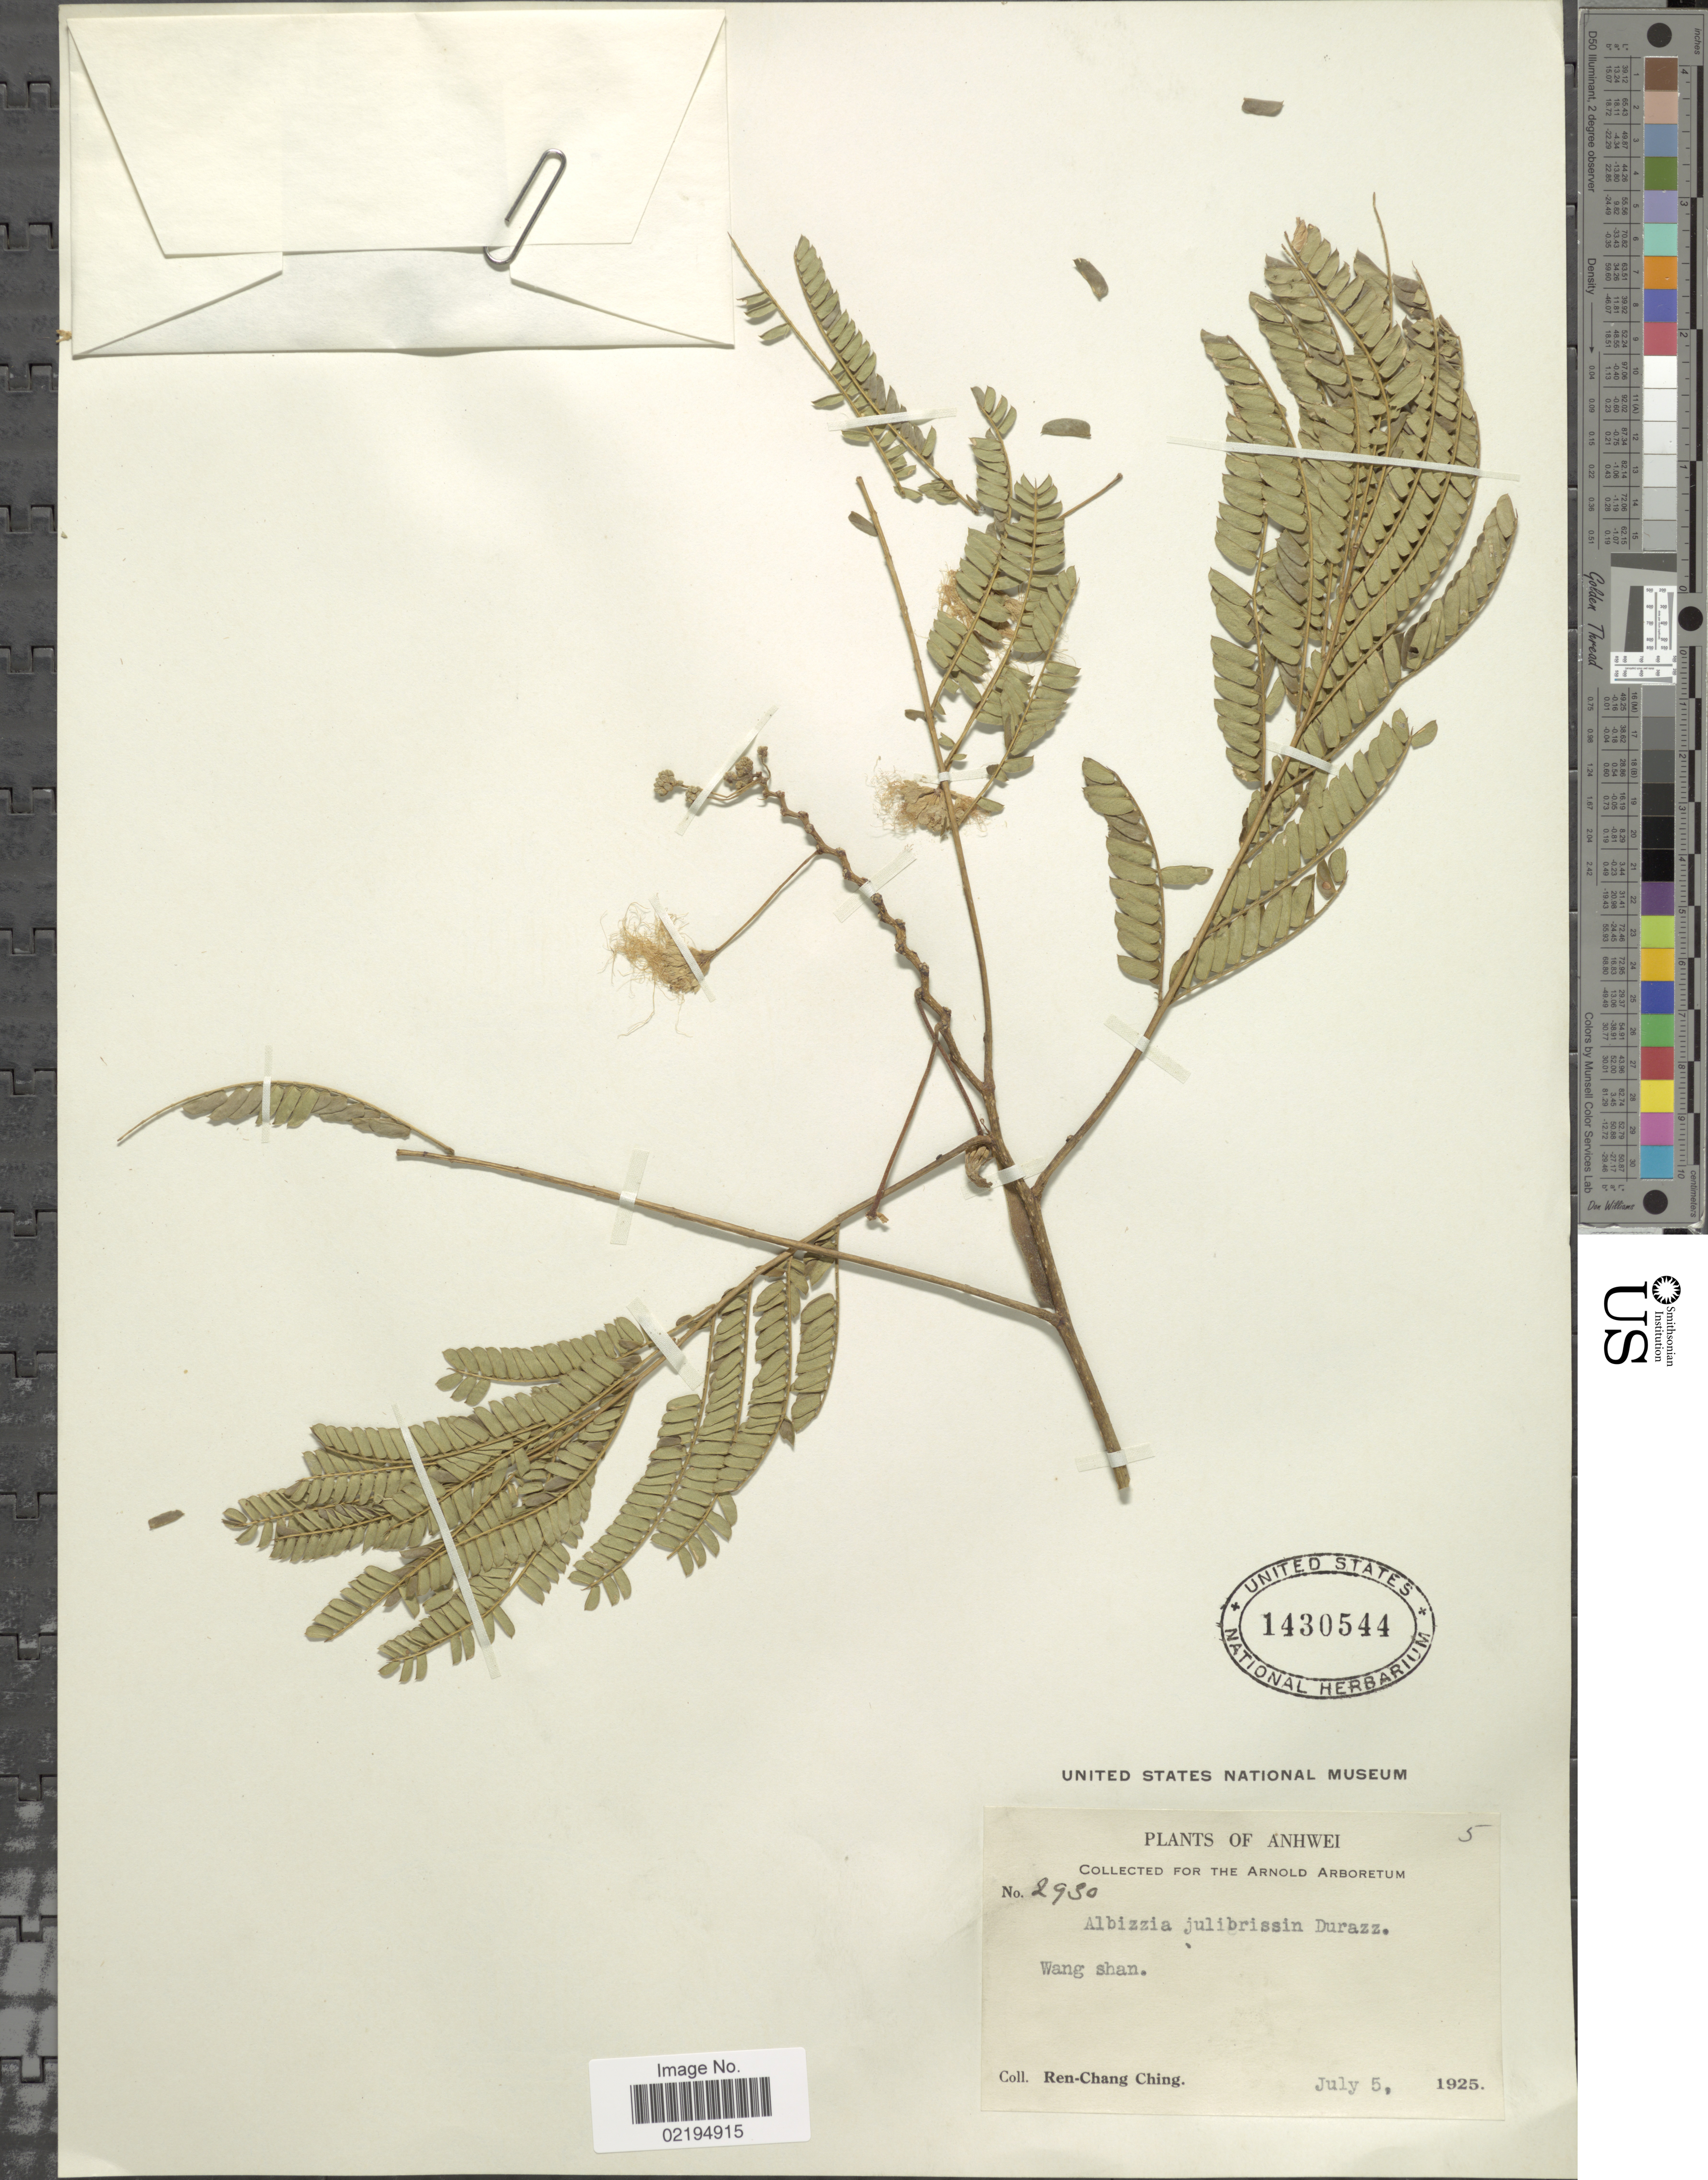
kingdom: Plantae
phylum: Tracheophyta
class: Magnoliopsida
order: Fabales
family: Fabaceae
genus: Albizia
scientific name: Albizia julibrissin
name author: Durazz.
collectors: R. C. Ching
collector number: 2930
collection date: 1925-07-05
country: China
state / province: Anhui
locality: Anhwei, Wang shan.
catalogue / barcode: US 1430544